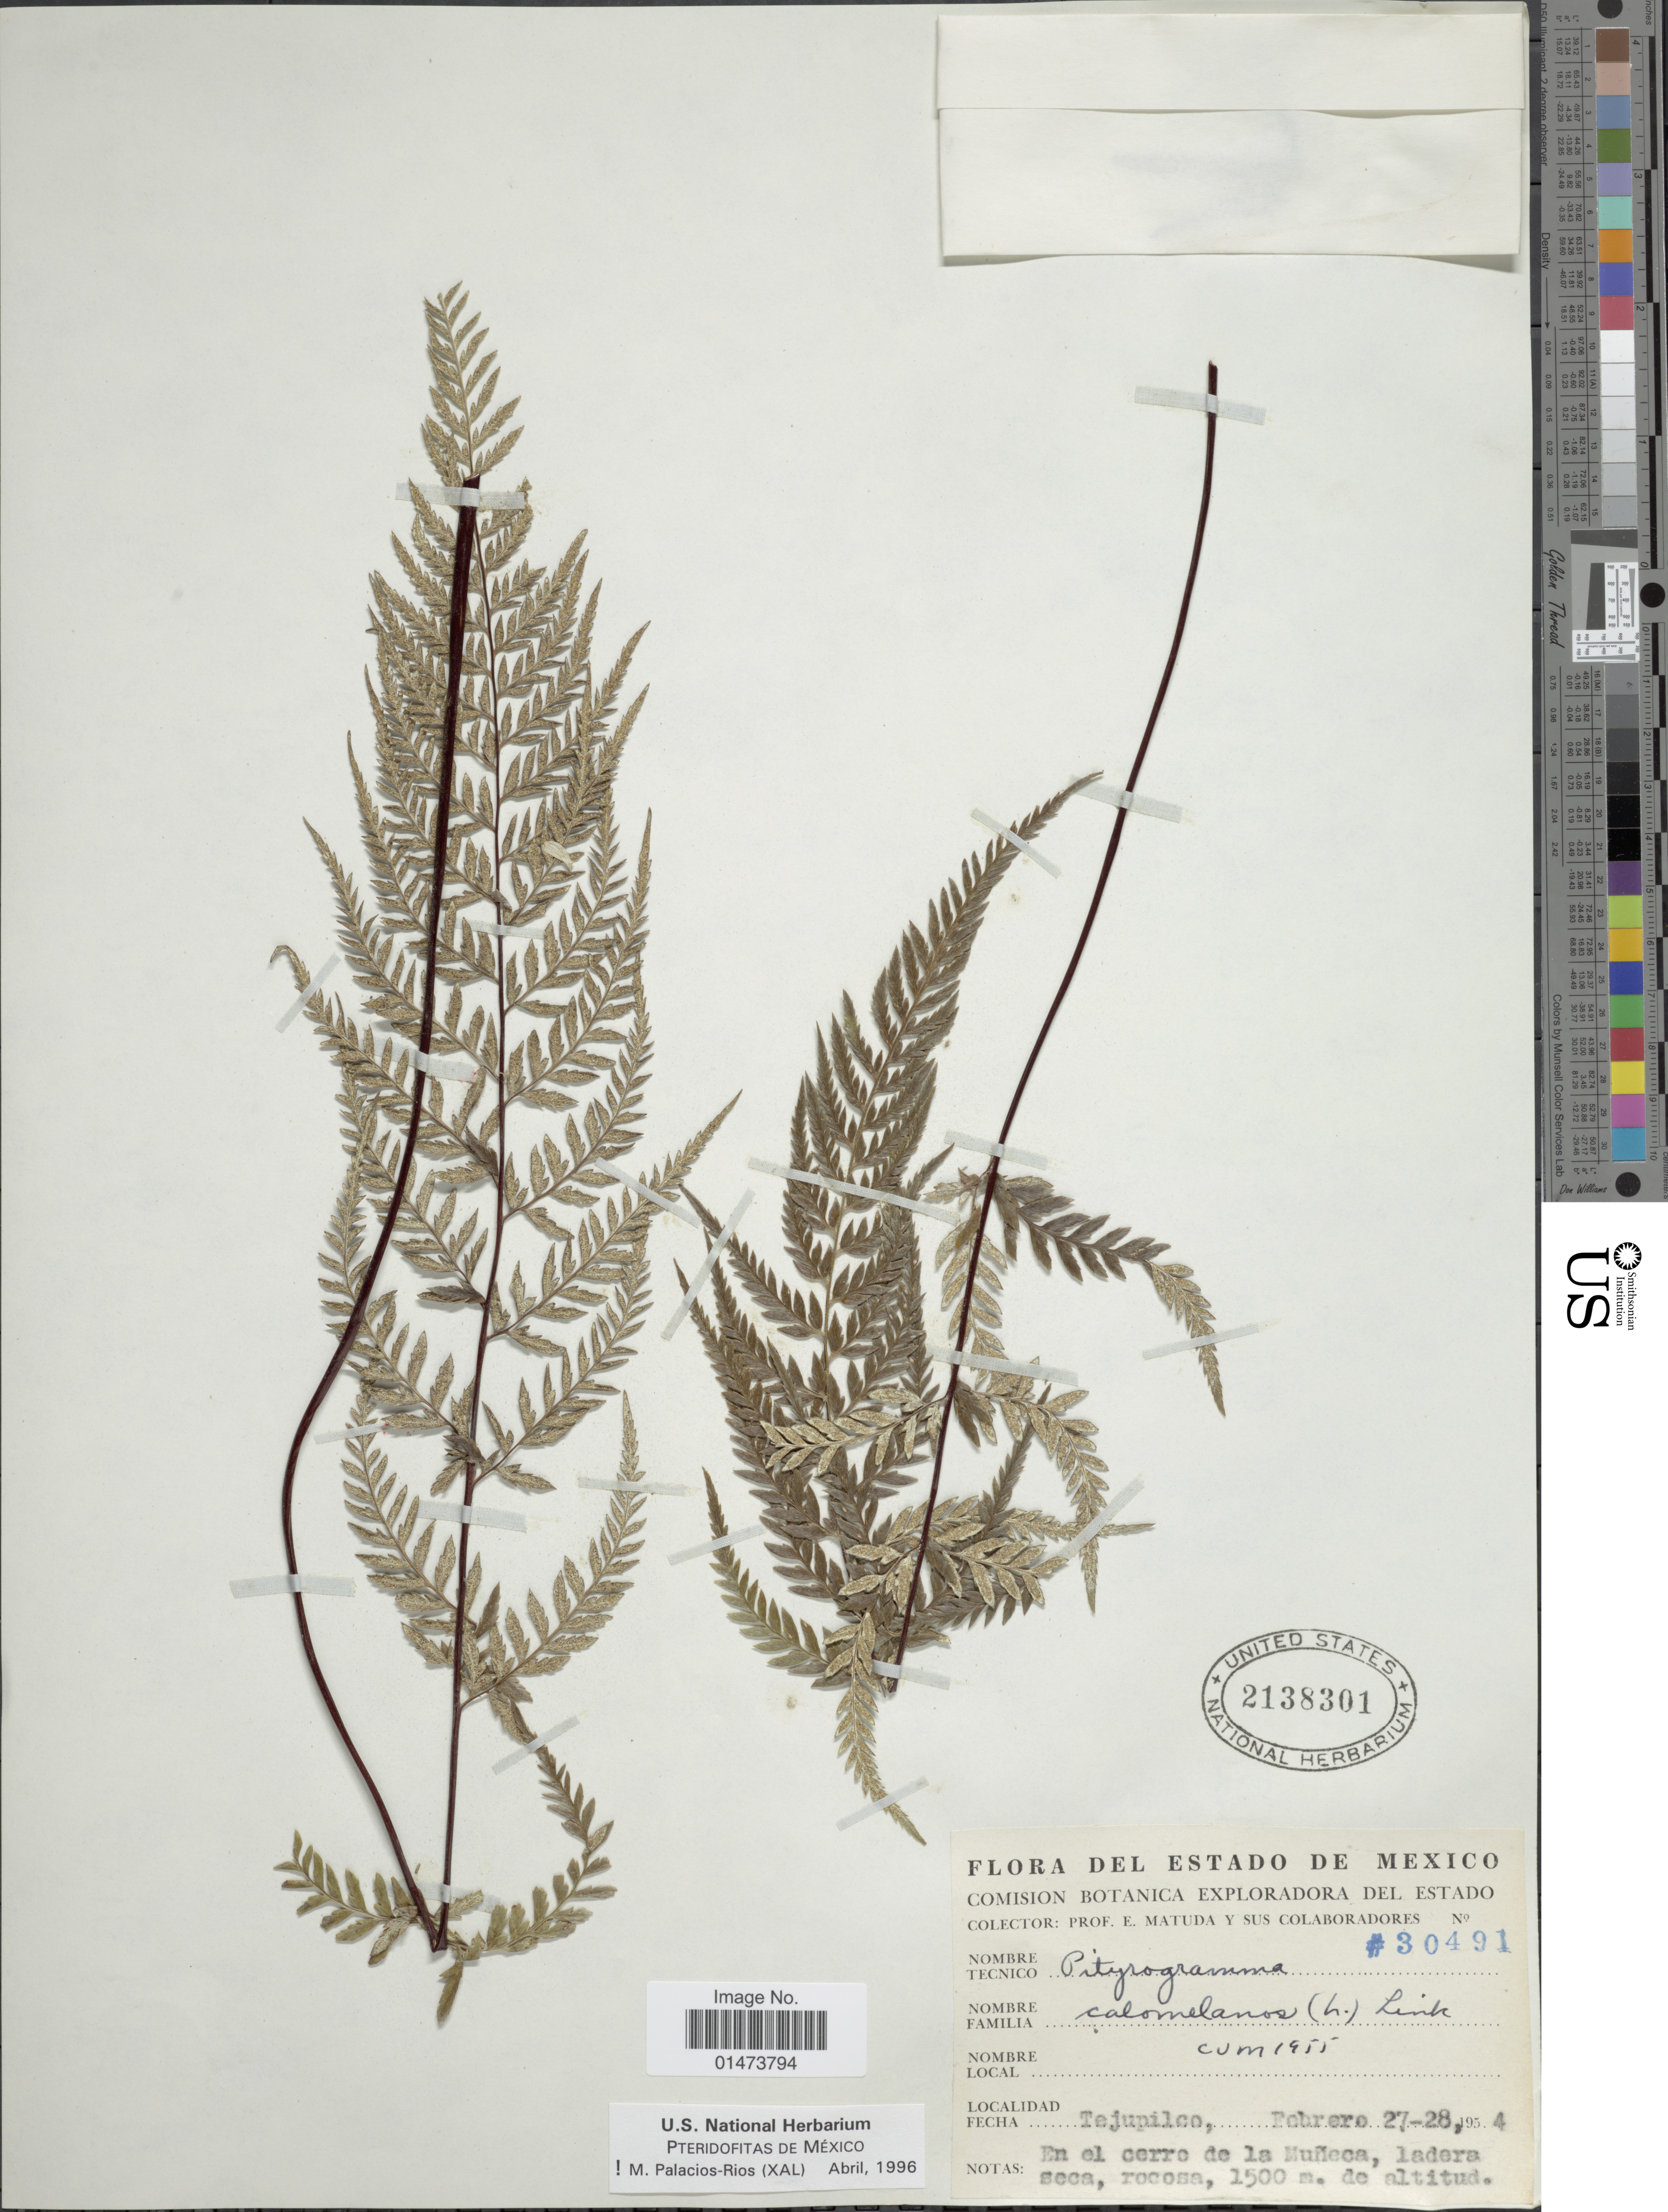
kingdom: Plantae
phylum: Tracheophyta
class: Polypodiopsida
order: Polypodiales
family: Pteridaceae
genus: Pityrogramma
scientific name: Pityrogramma calomelanos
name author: (L.) Link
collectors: E. Matuda & et al.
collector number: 30491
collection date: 1954-02-27/1954-02-28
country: Mexico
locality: Tejupilco, en el cerro de la Mufieca, ladera deca, rocosa.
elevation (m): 1500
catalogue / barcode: US 2138301